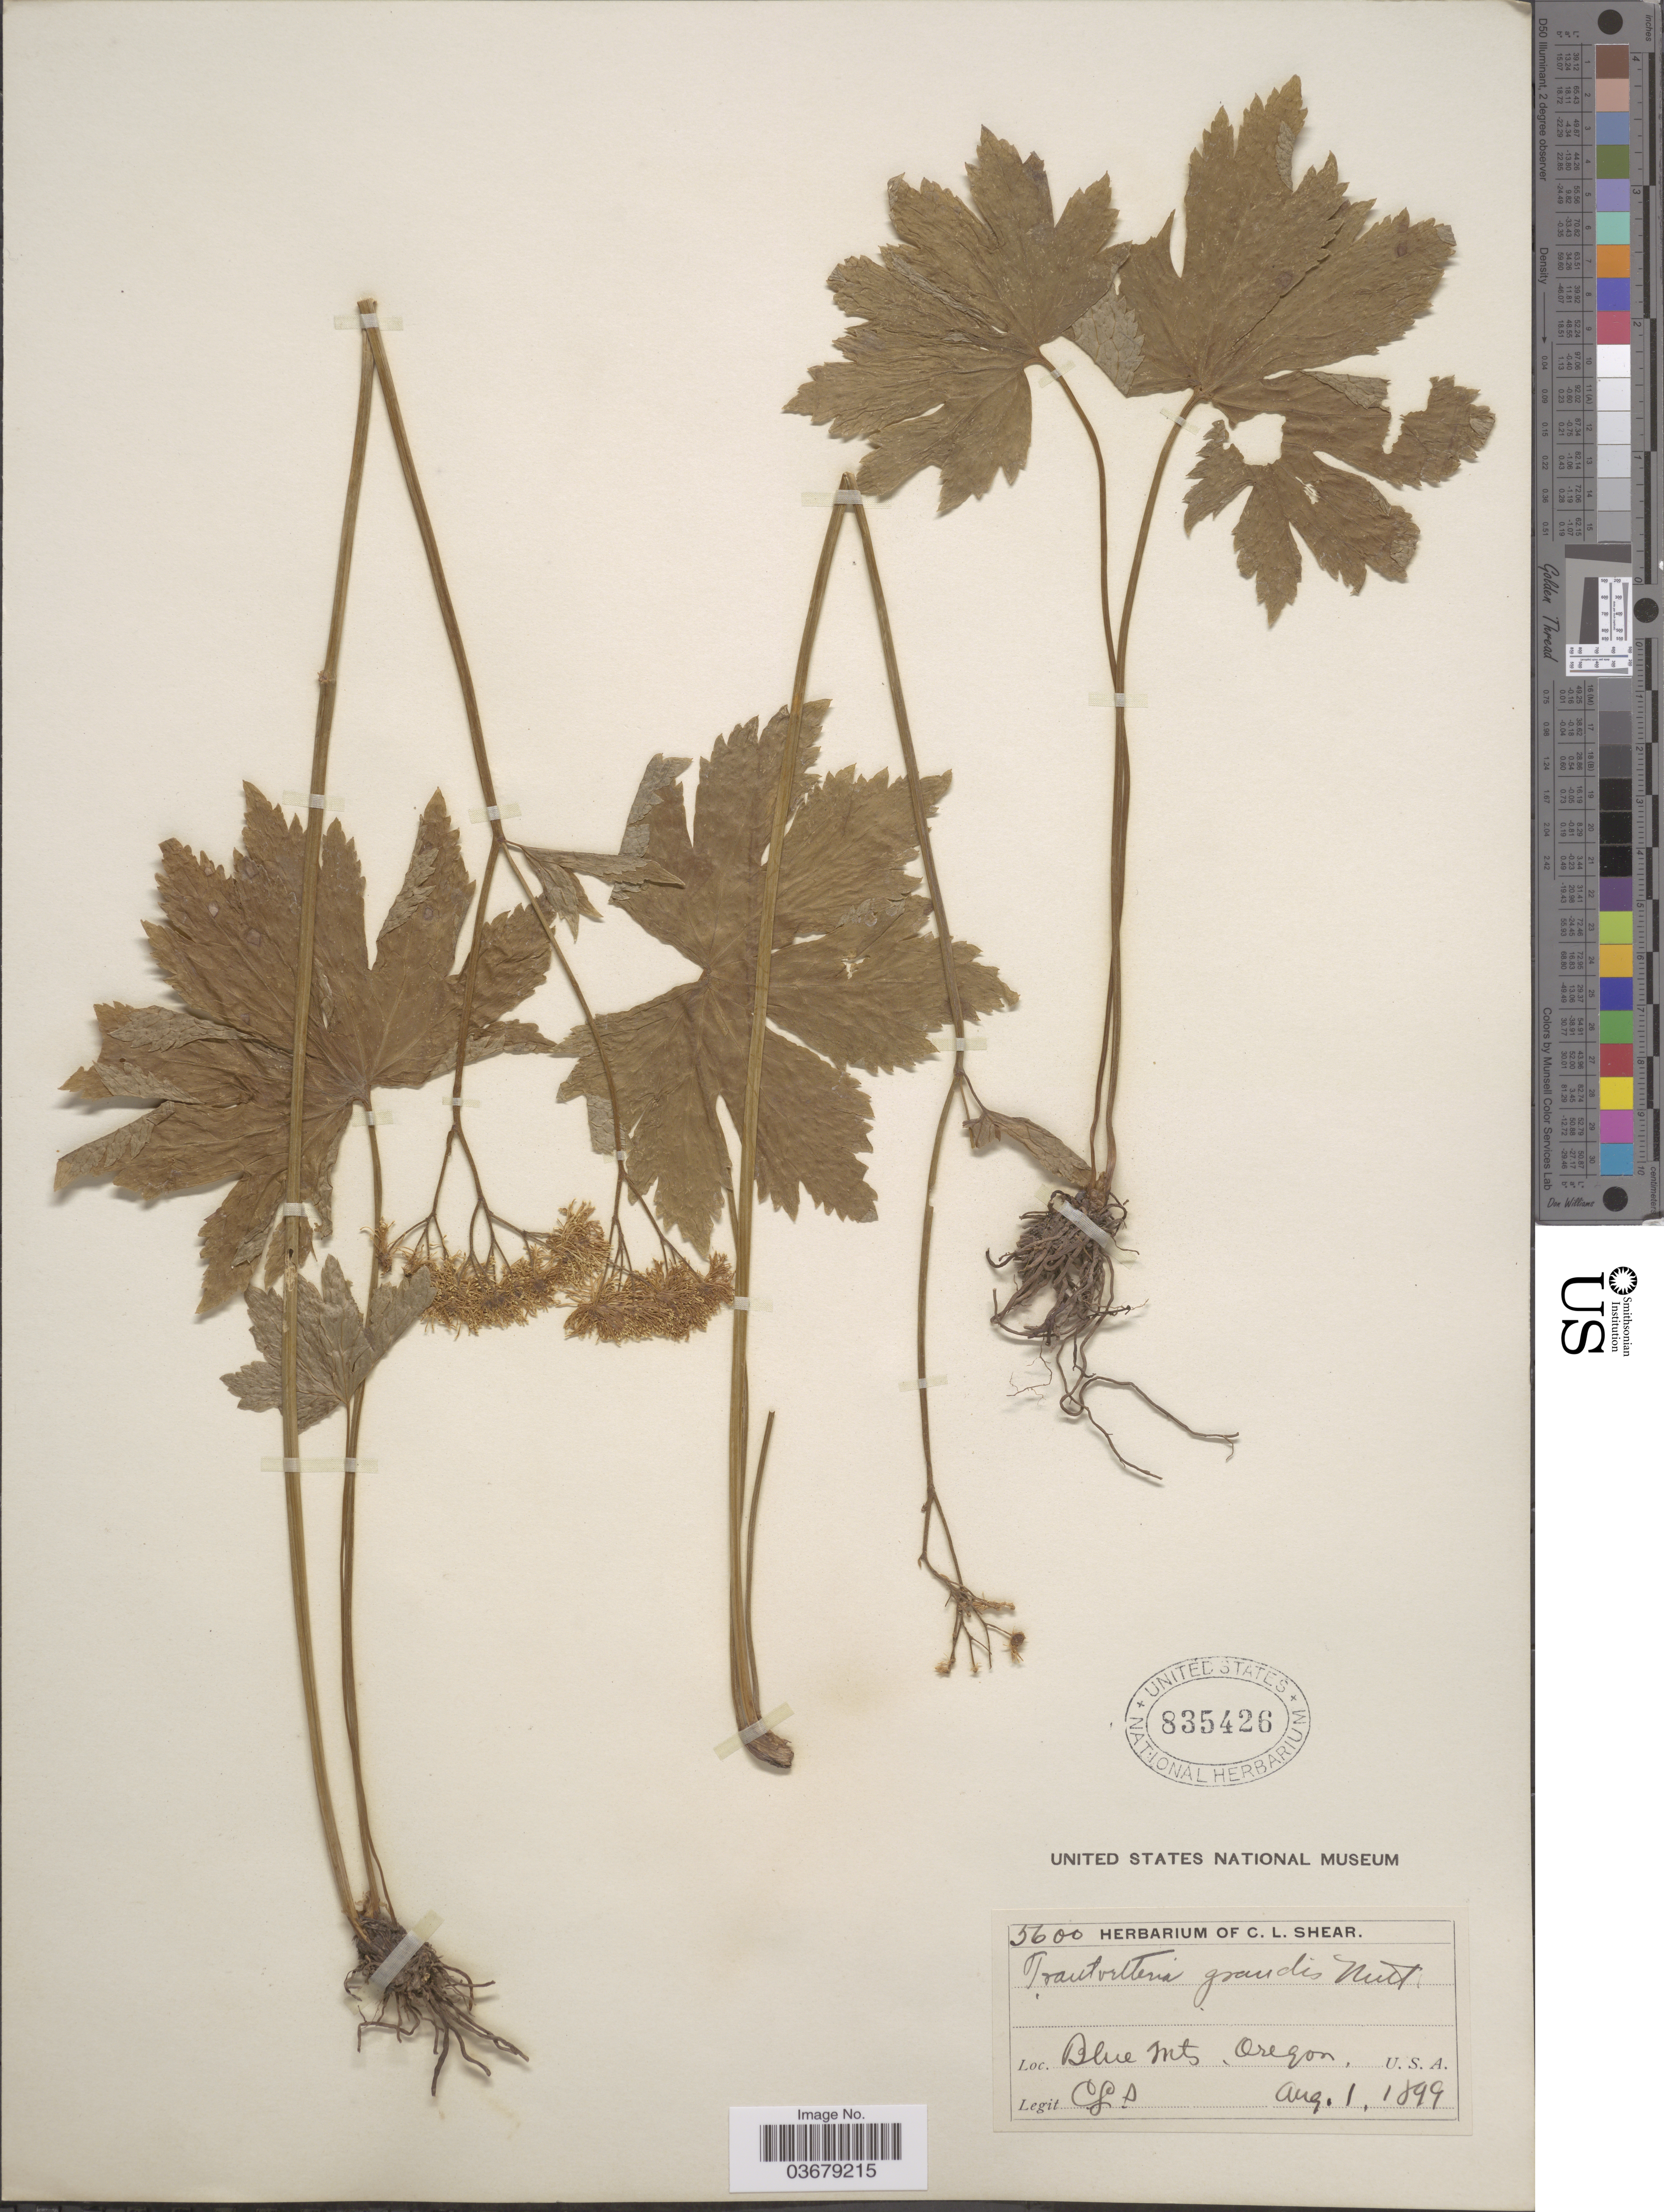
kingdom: Plantae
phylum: Tracheophyta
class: Magnoliopsida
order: Ranunculales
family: Ranunculaceae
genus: Trautvetteria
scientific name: Trautvetteria caroliniensis var. grandis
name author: (Water) Vail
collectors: C. L. Shear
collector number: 5600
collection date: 1899-08-01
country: United States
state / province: Oregon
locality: Blue Mts.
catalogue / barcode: US 835426